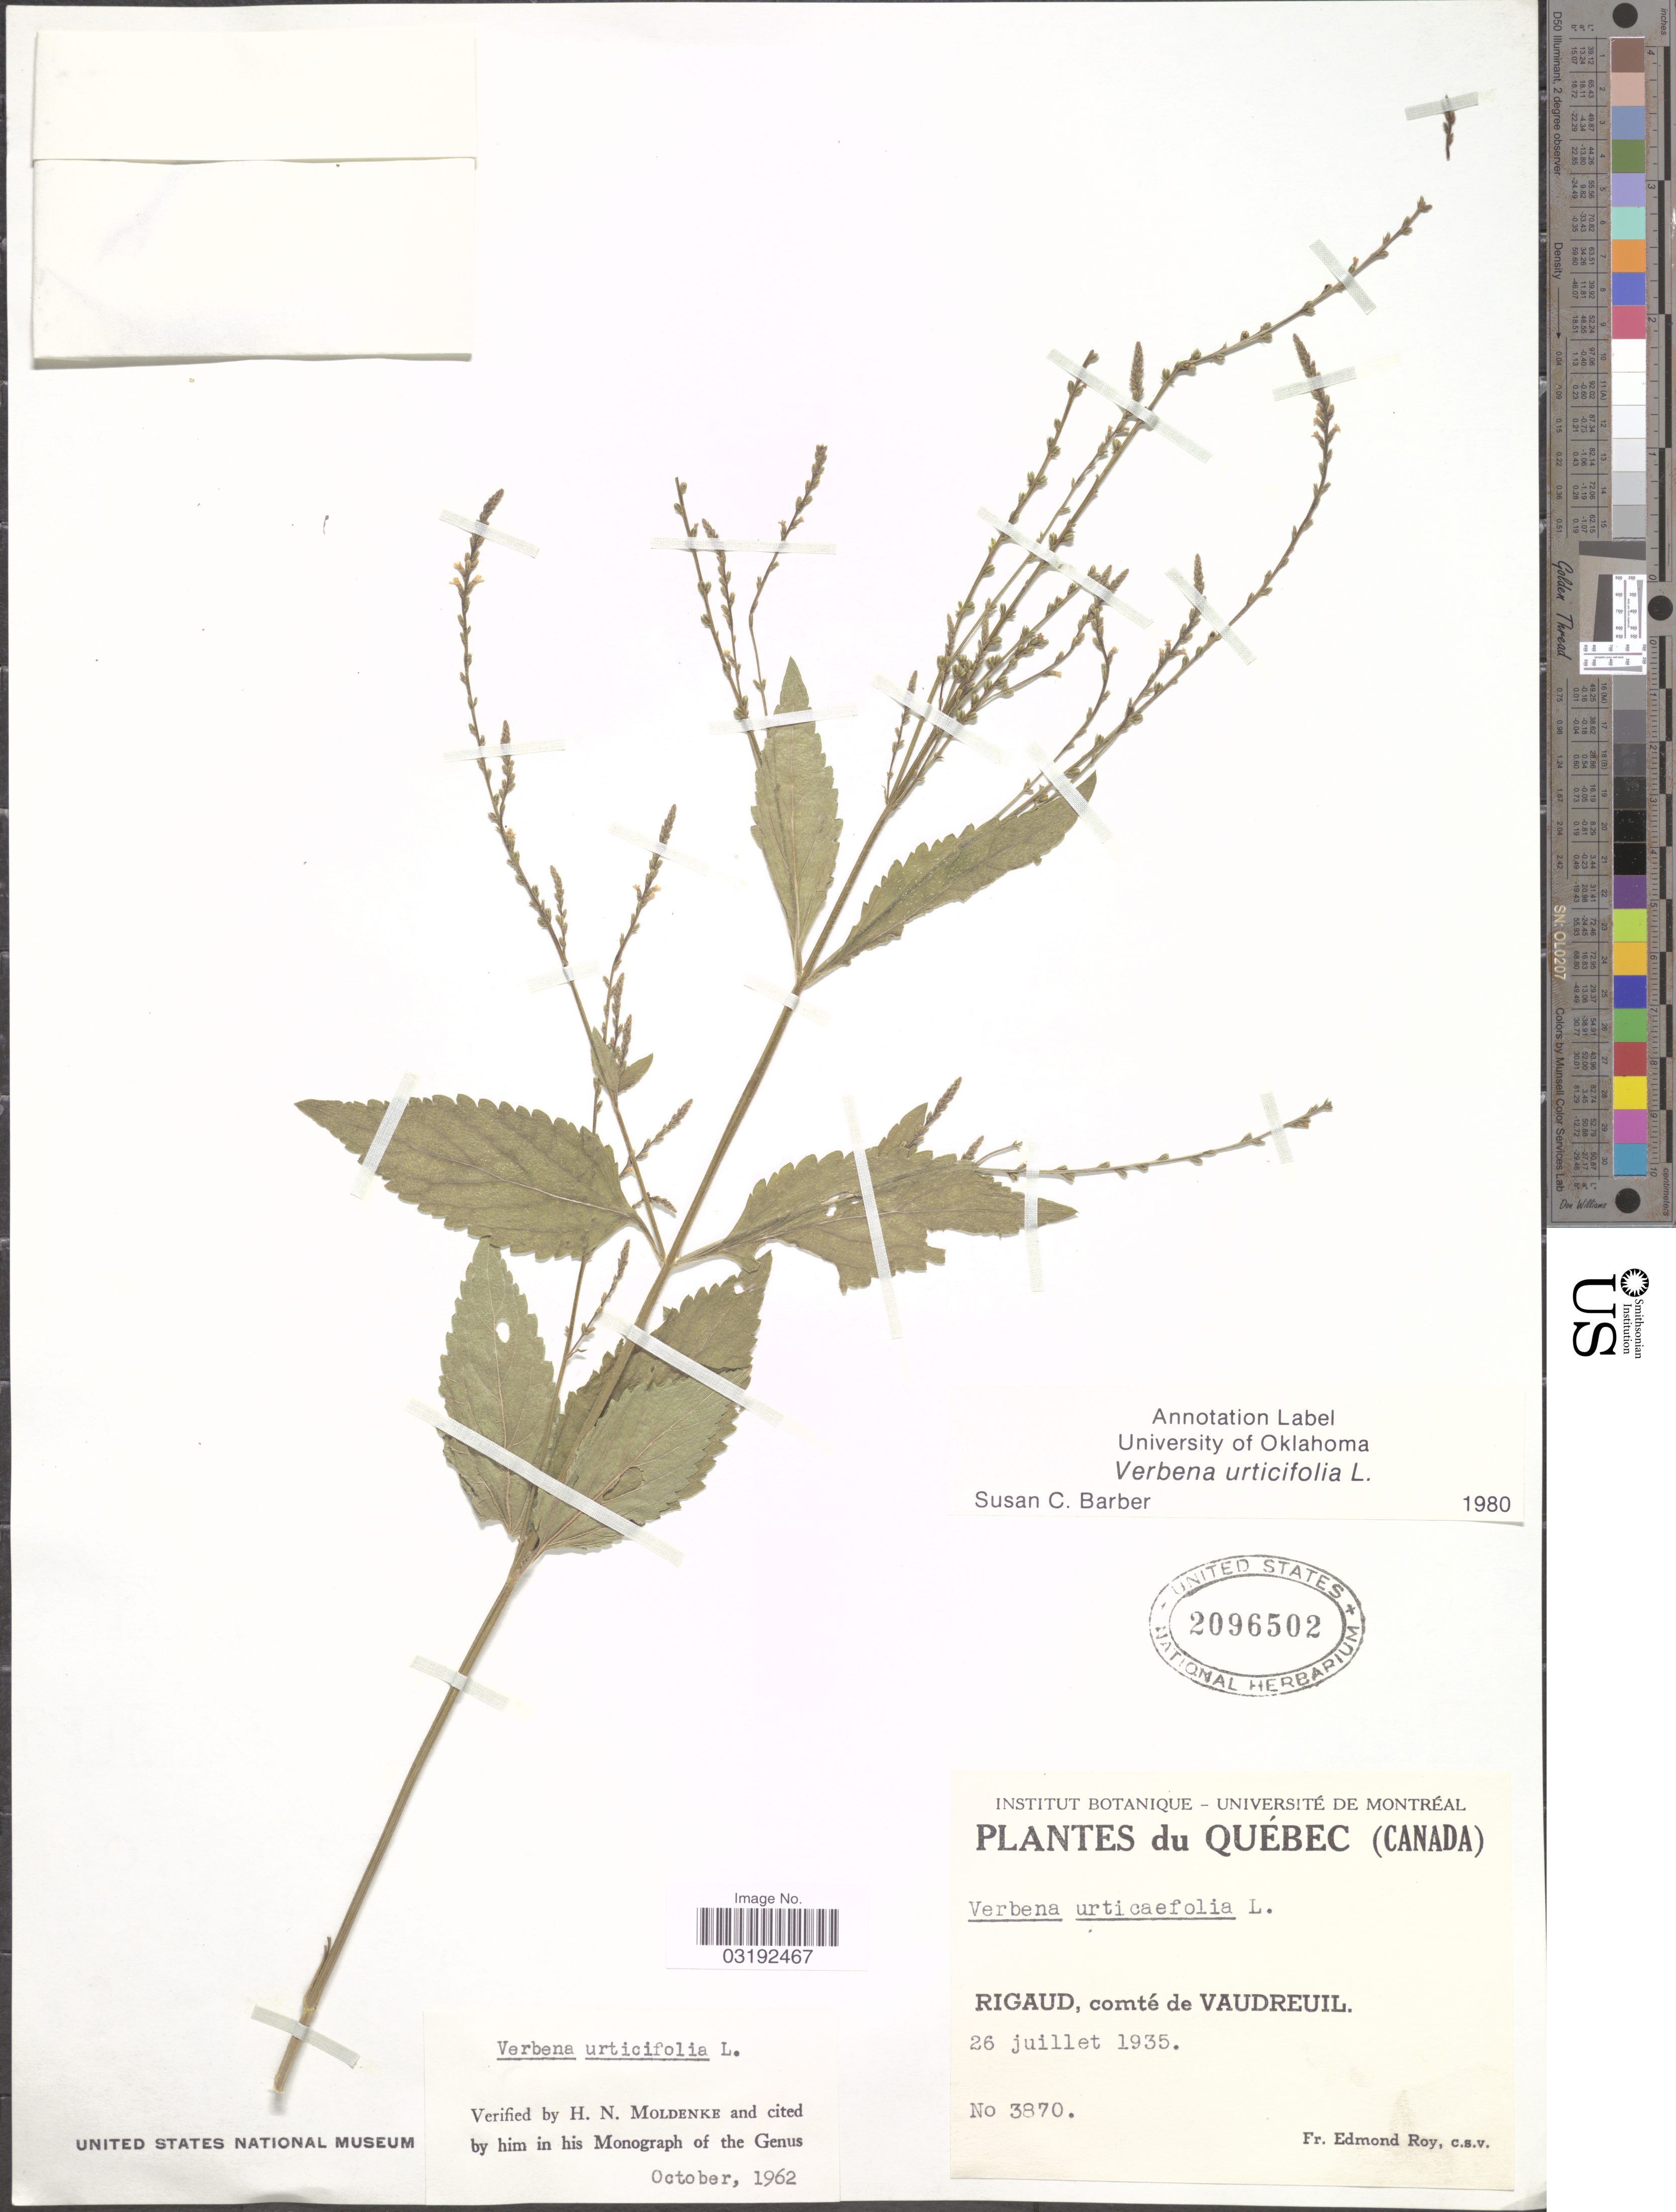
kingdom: Plantae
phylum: Tracheophyta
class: Magnoliopsida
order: Lamiales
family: Verbenaceae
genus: Verbena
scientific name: Verbena urticifolia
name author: L.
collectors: E. Roy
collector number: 3870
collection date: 1935-07-26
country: Canada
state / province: Quebec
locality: Rigaud, comté de Vaudreuil.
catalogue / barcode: US 2096502